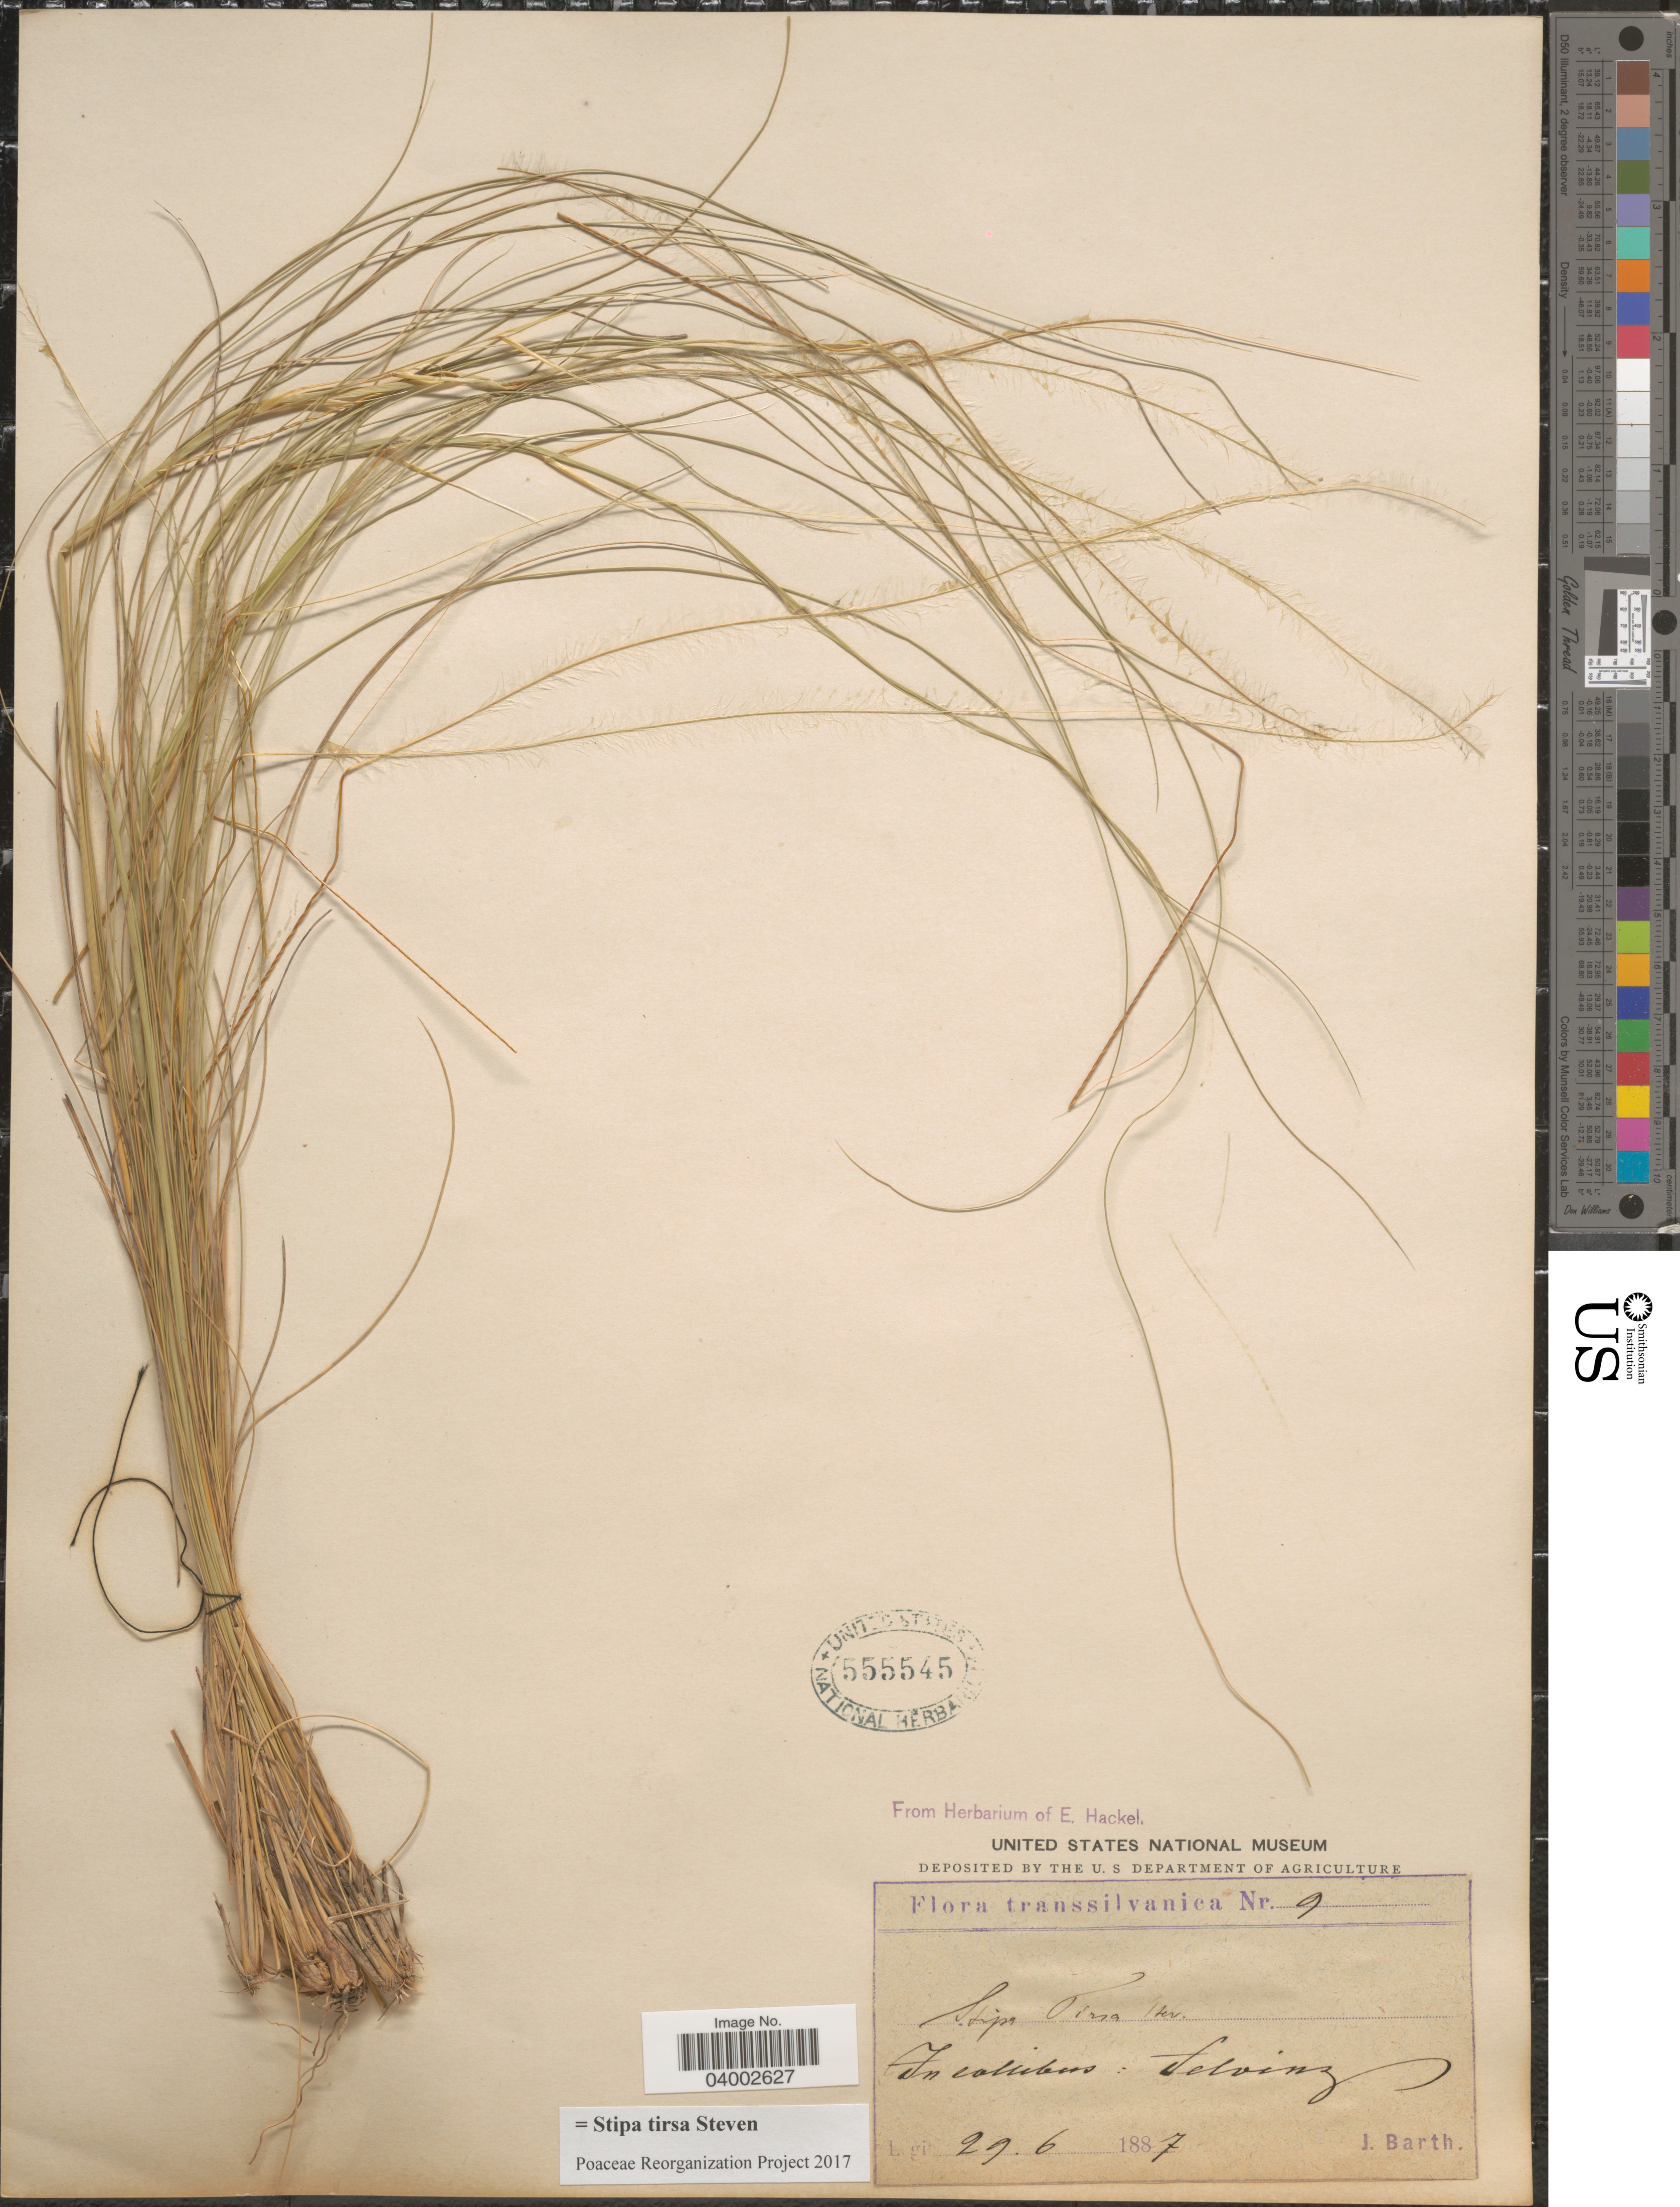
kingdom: Plantae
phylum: Tracheophyta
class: Liliopsida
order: Poales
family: Poaceae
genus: Stipa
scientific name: Stipa tirsa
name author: Steven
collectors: J. Barth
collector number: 9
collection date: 1887-06-29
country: Romania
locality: Transsilvanica. In collibus: Felvinz.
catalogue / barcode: US 555545